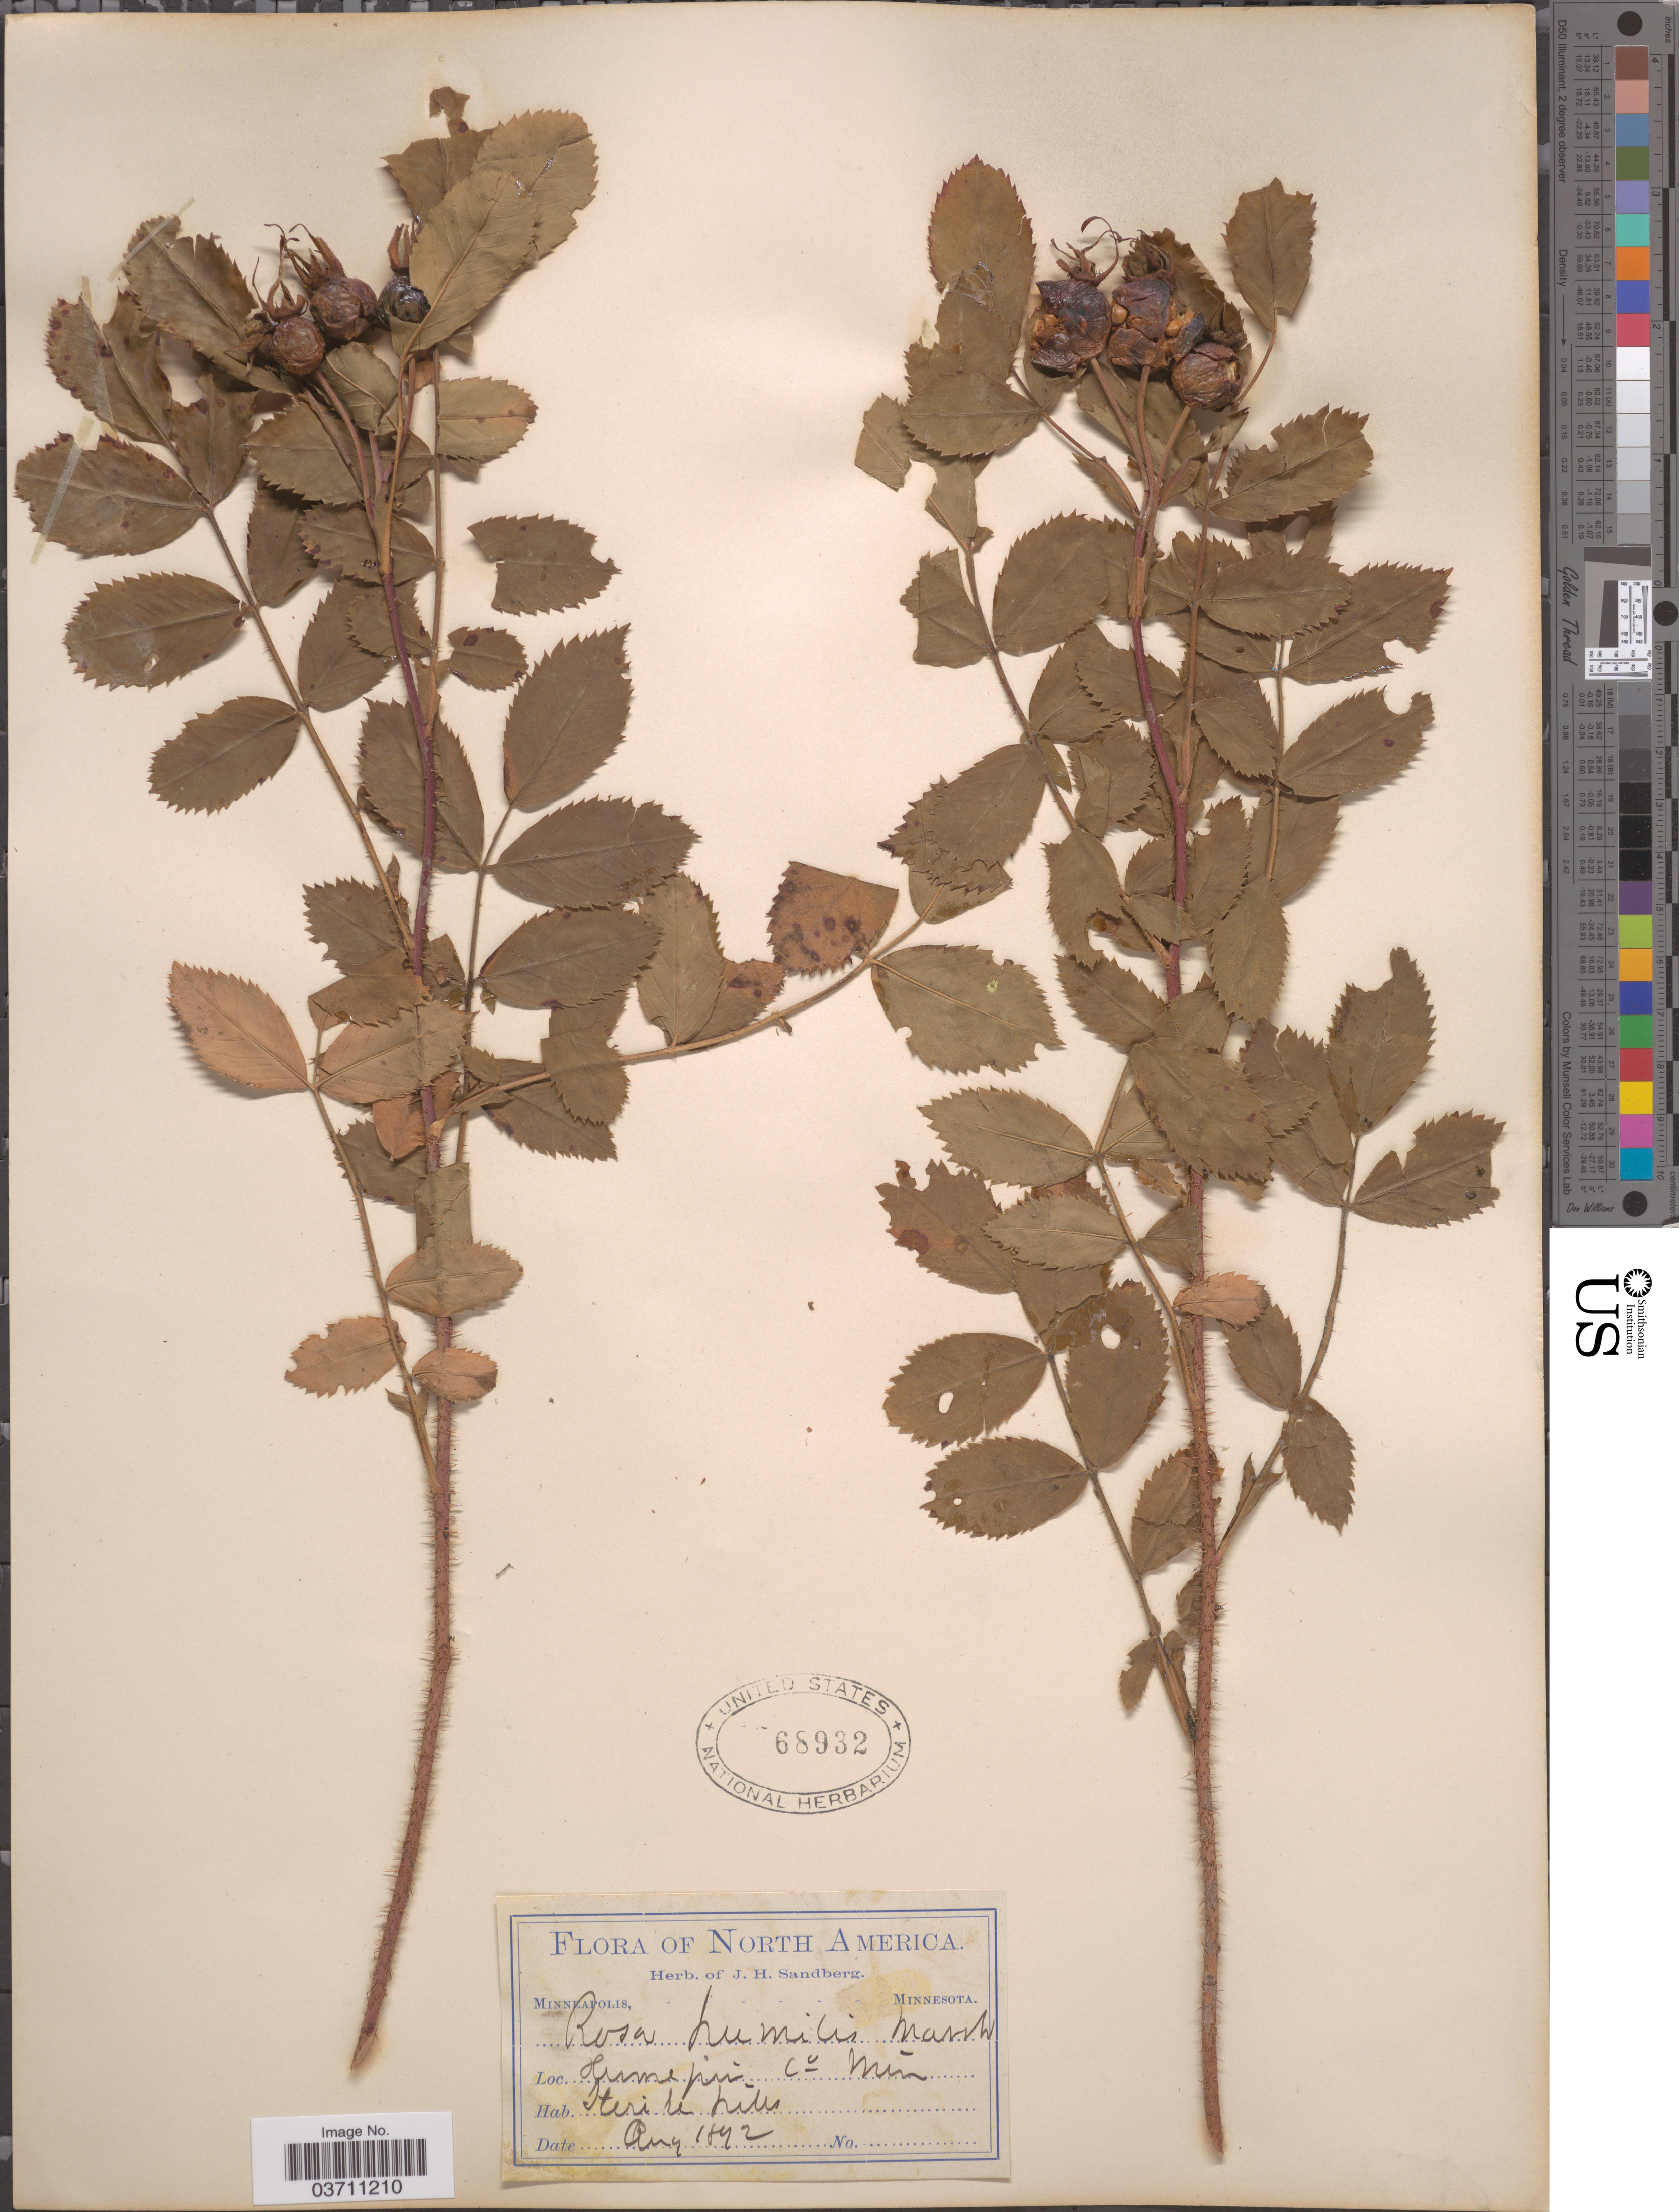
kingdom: Plantae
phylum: Tracheophyta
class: Magnoliopsida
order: Rosales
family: Rosaceae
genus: Rosa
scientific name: Rosa humilis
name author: Marshall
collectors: J. H. Sandberg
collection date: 1892-08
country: United States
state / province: Minnesota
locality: Hennepin Co.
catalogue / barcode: US 68932